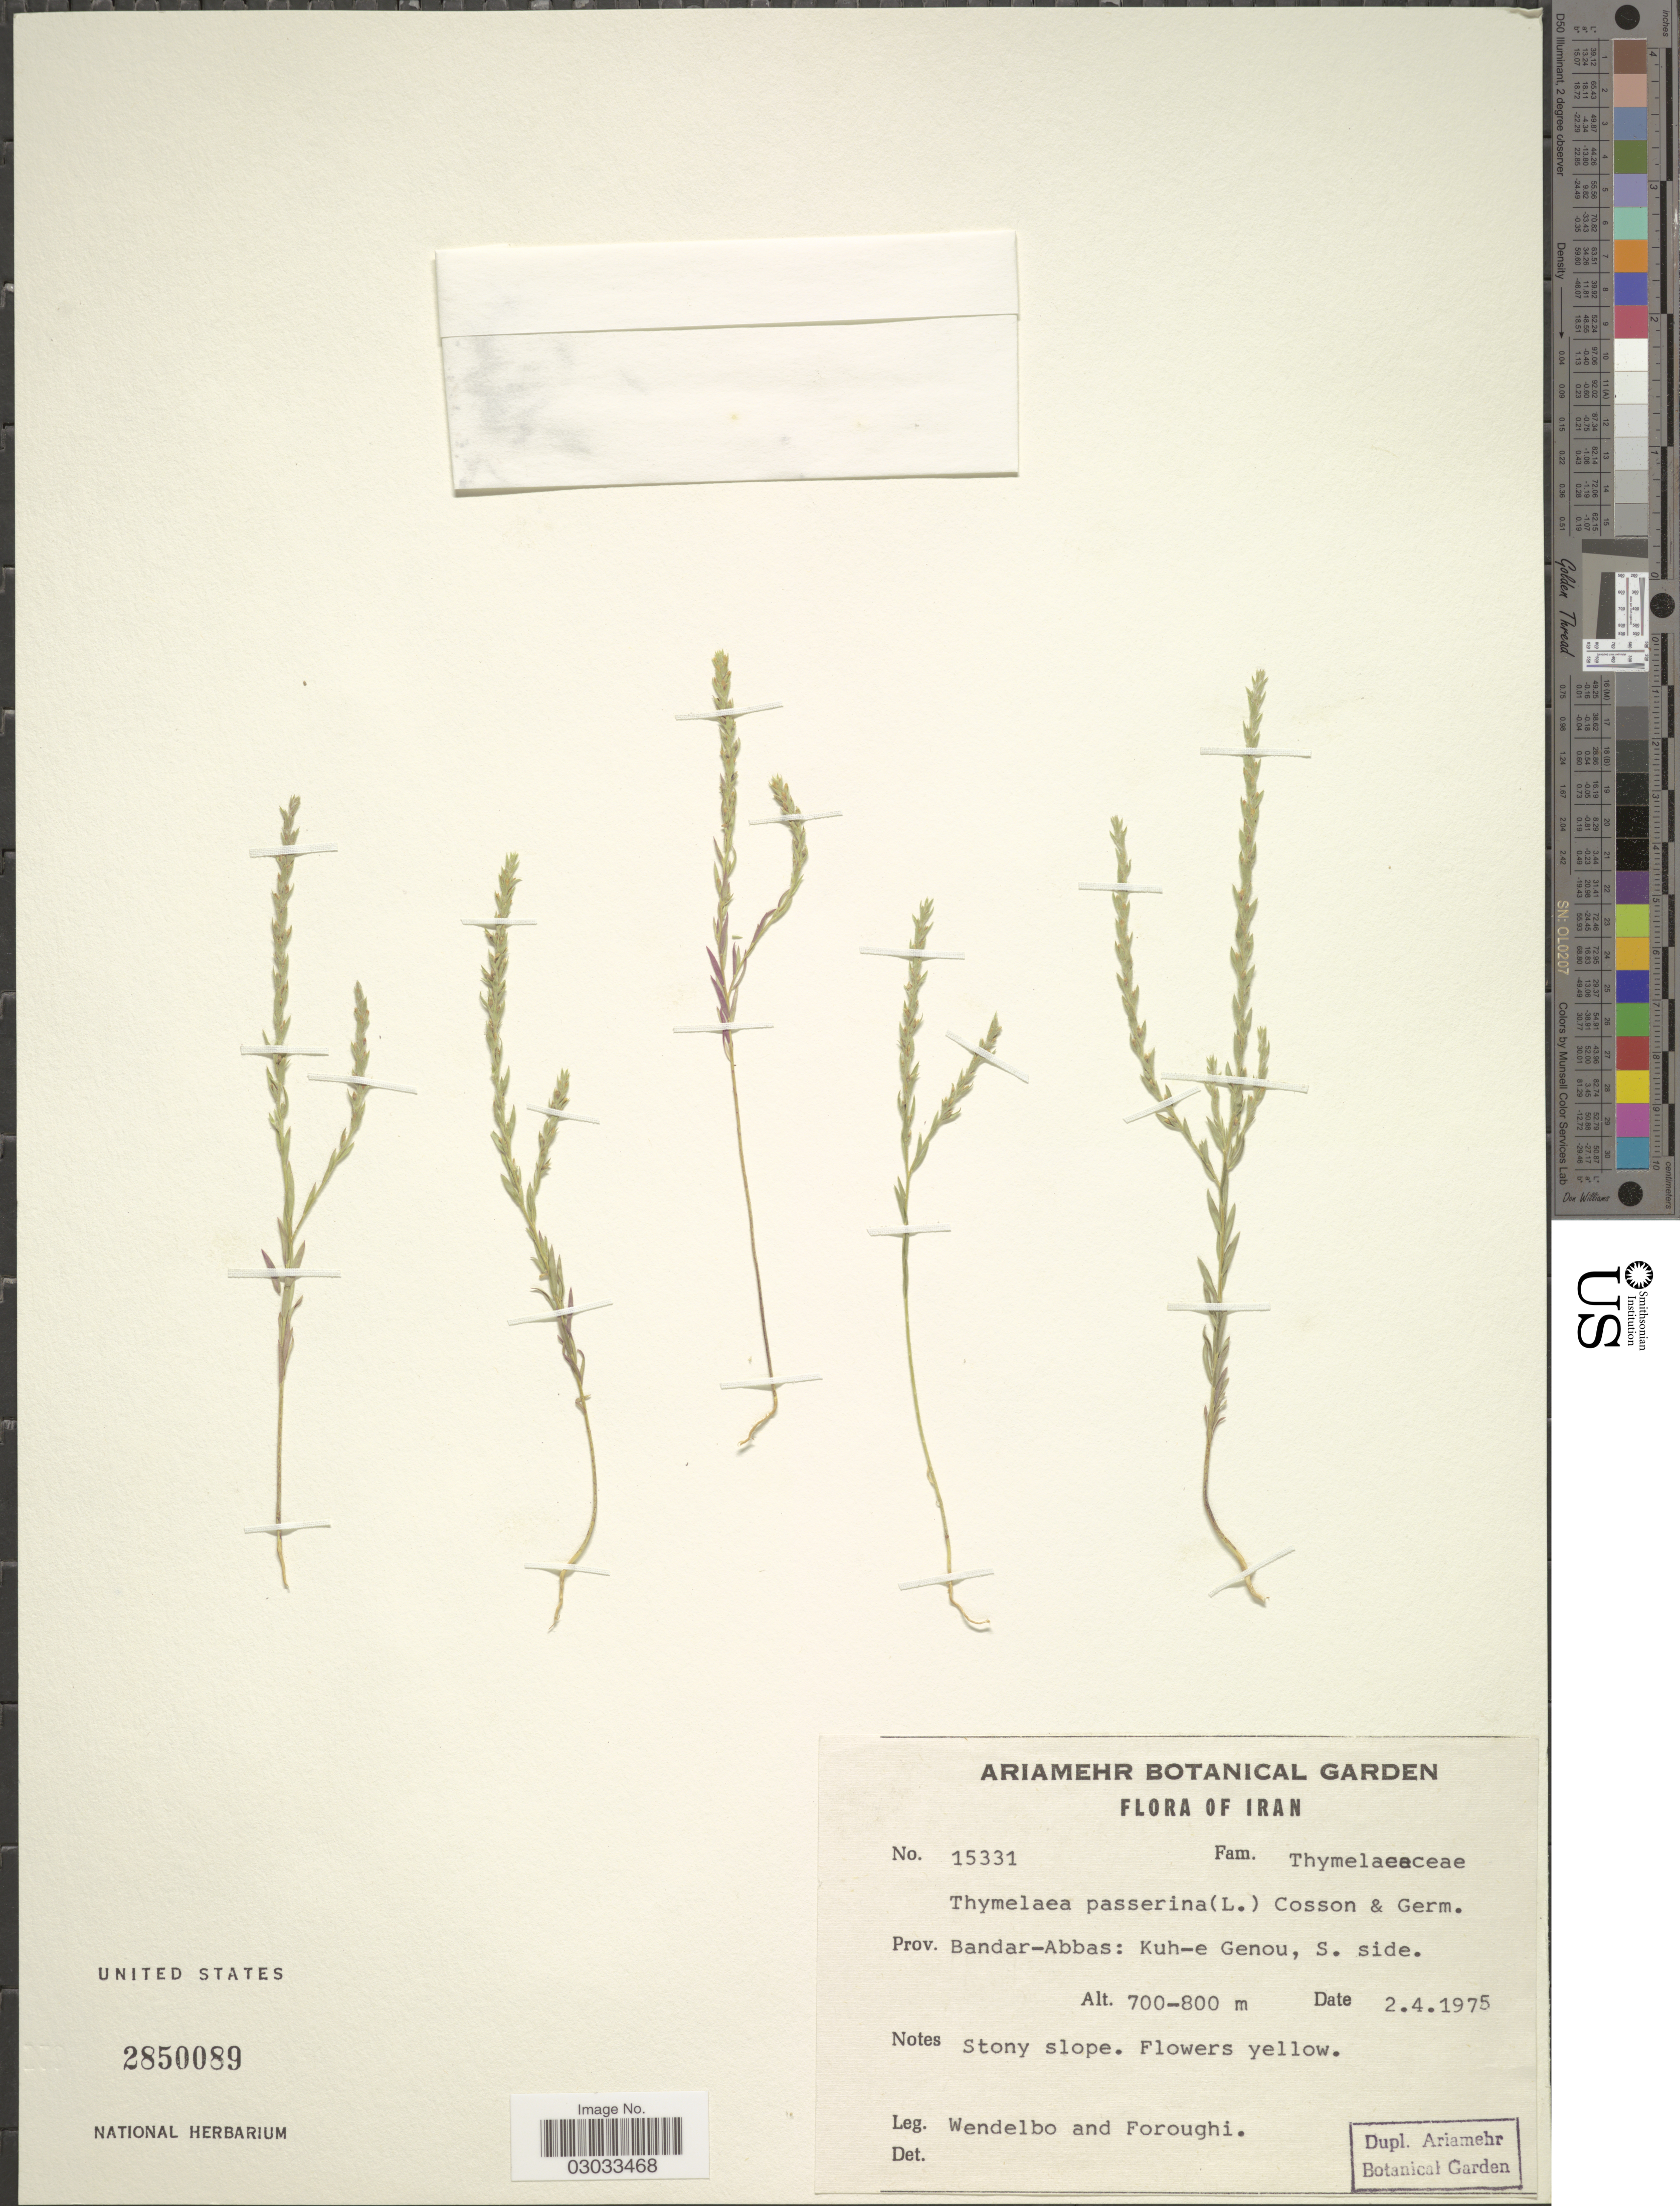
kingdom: Plantae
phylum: Tracheophyta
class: Magnoliopsida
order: Malvales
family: Thymelaeaceae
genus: Thymelaea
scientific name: Thymelaea passerina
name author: (L.) Coss. & Germ.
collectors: Wendelbo & Foroughi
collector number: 15331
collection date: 1975-04-02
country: Iran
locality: Prov. Bandar-Abbas: Kuh-e Genou, S. side.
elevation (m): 700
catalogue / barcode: US 2850089